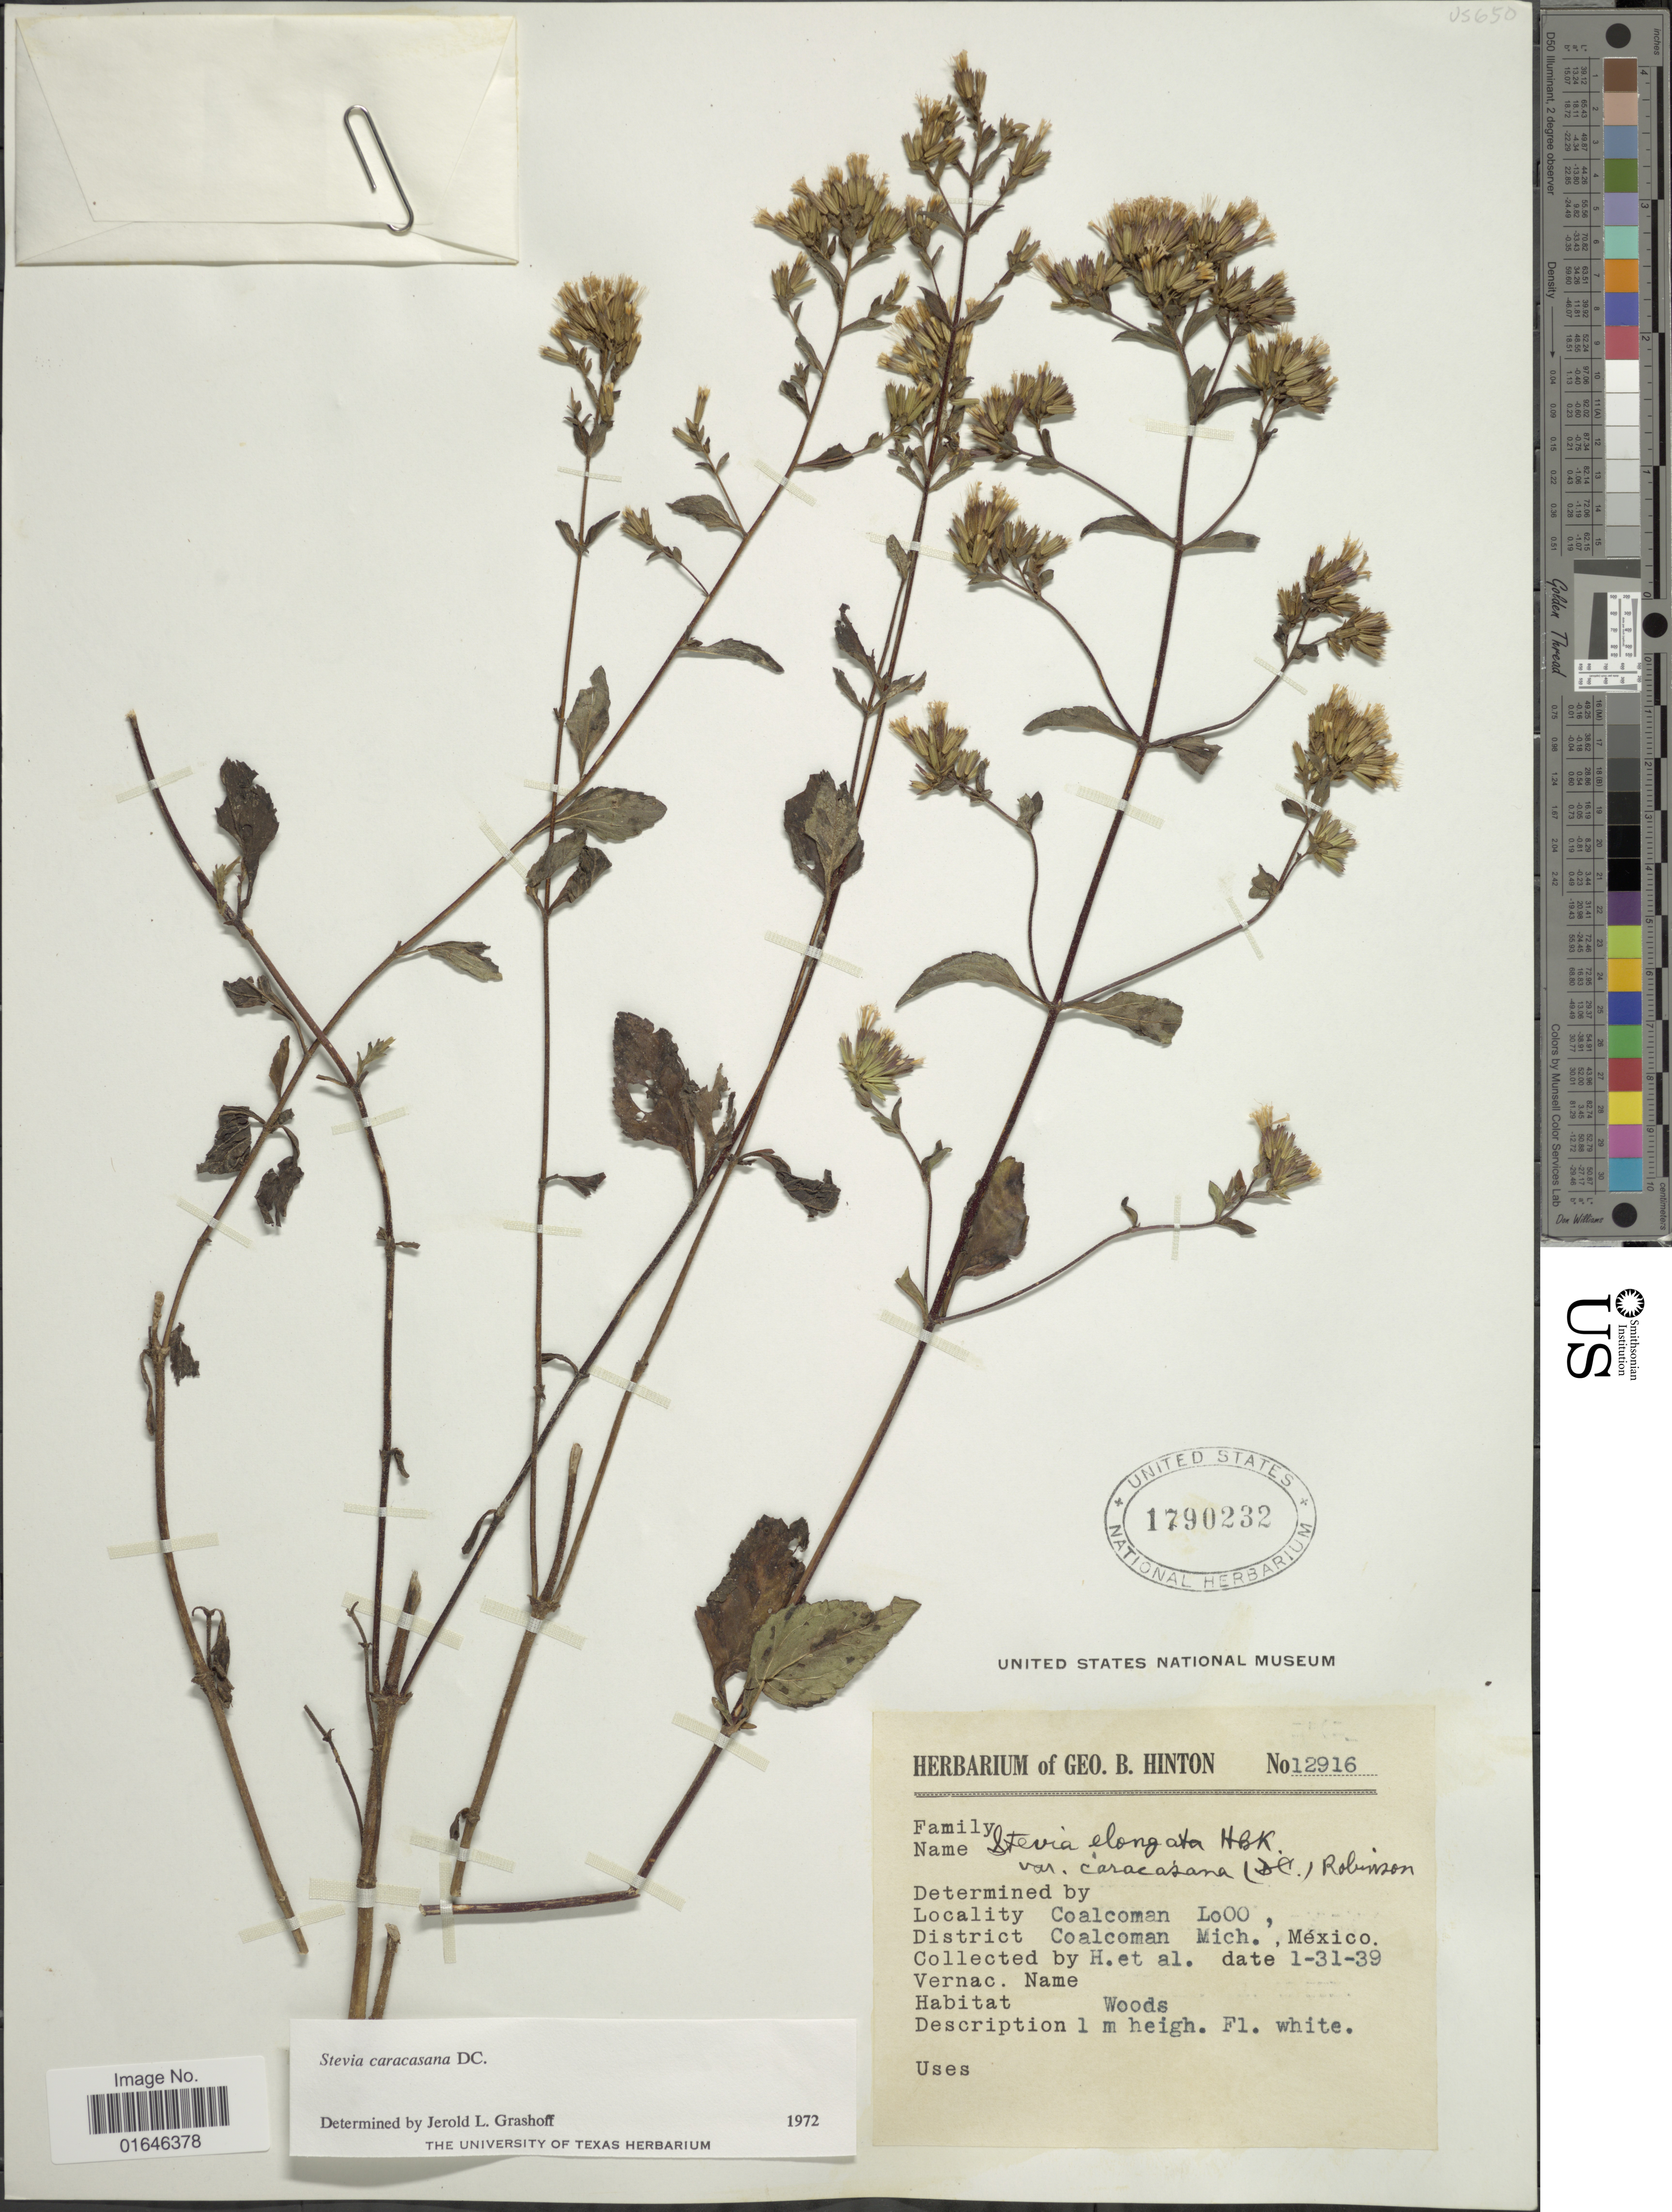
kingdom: Plantae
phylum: Tracheophyta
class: Magnoliopsida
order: Asterales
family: Asteraceae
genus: Stevia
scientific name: Stevia caracasana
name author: DC.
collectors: G. B. Hinton & et al.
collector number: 12916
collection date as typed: Transcribed d/m/y: 31/1/39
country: Mexico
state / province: Michoacán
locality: Coalcoman, District Coalcoman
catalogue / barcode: US 1790232